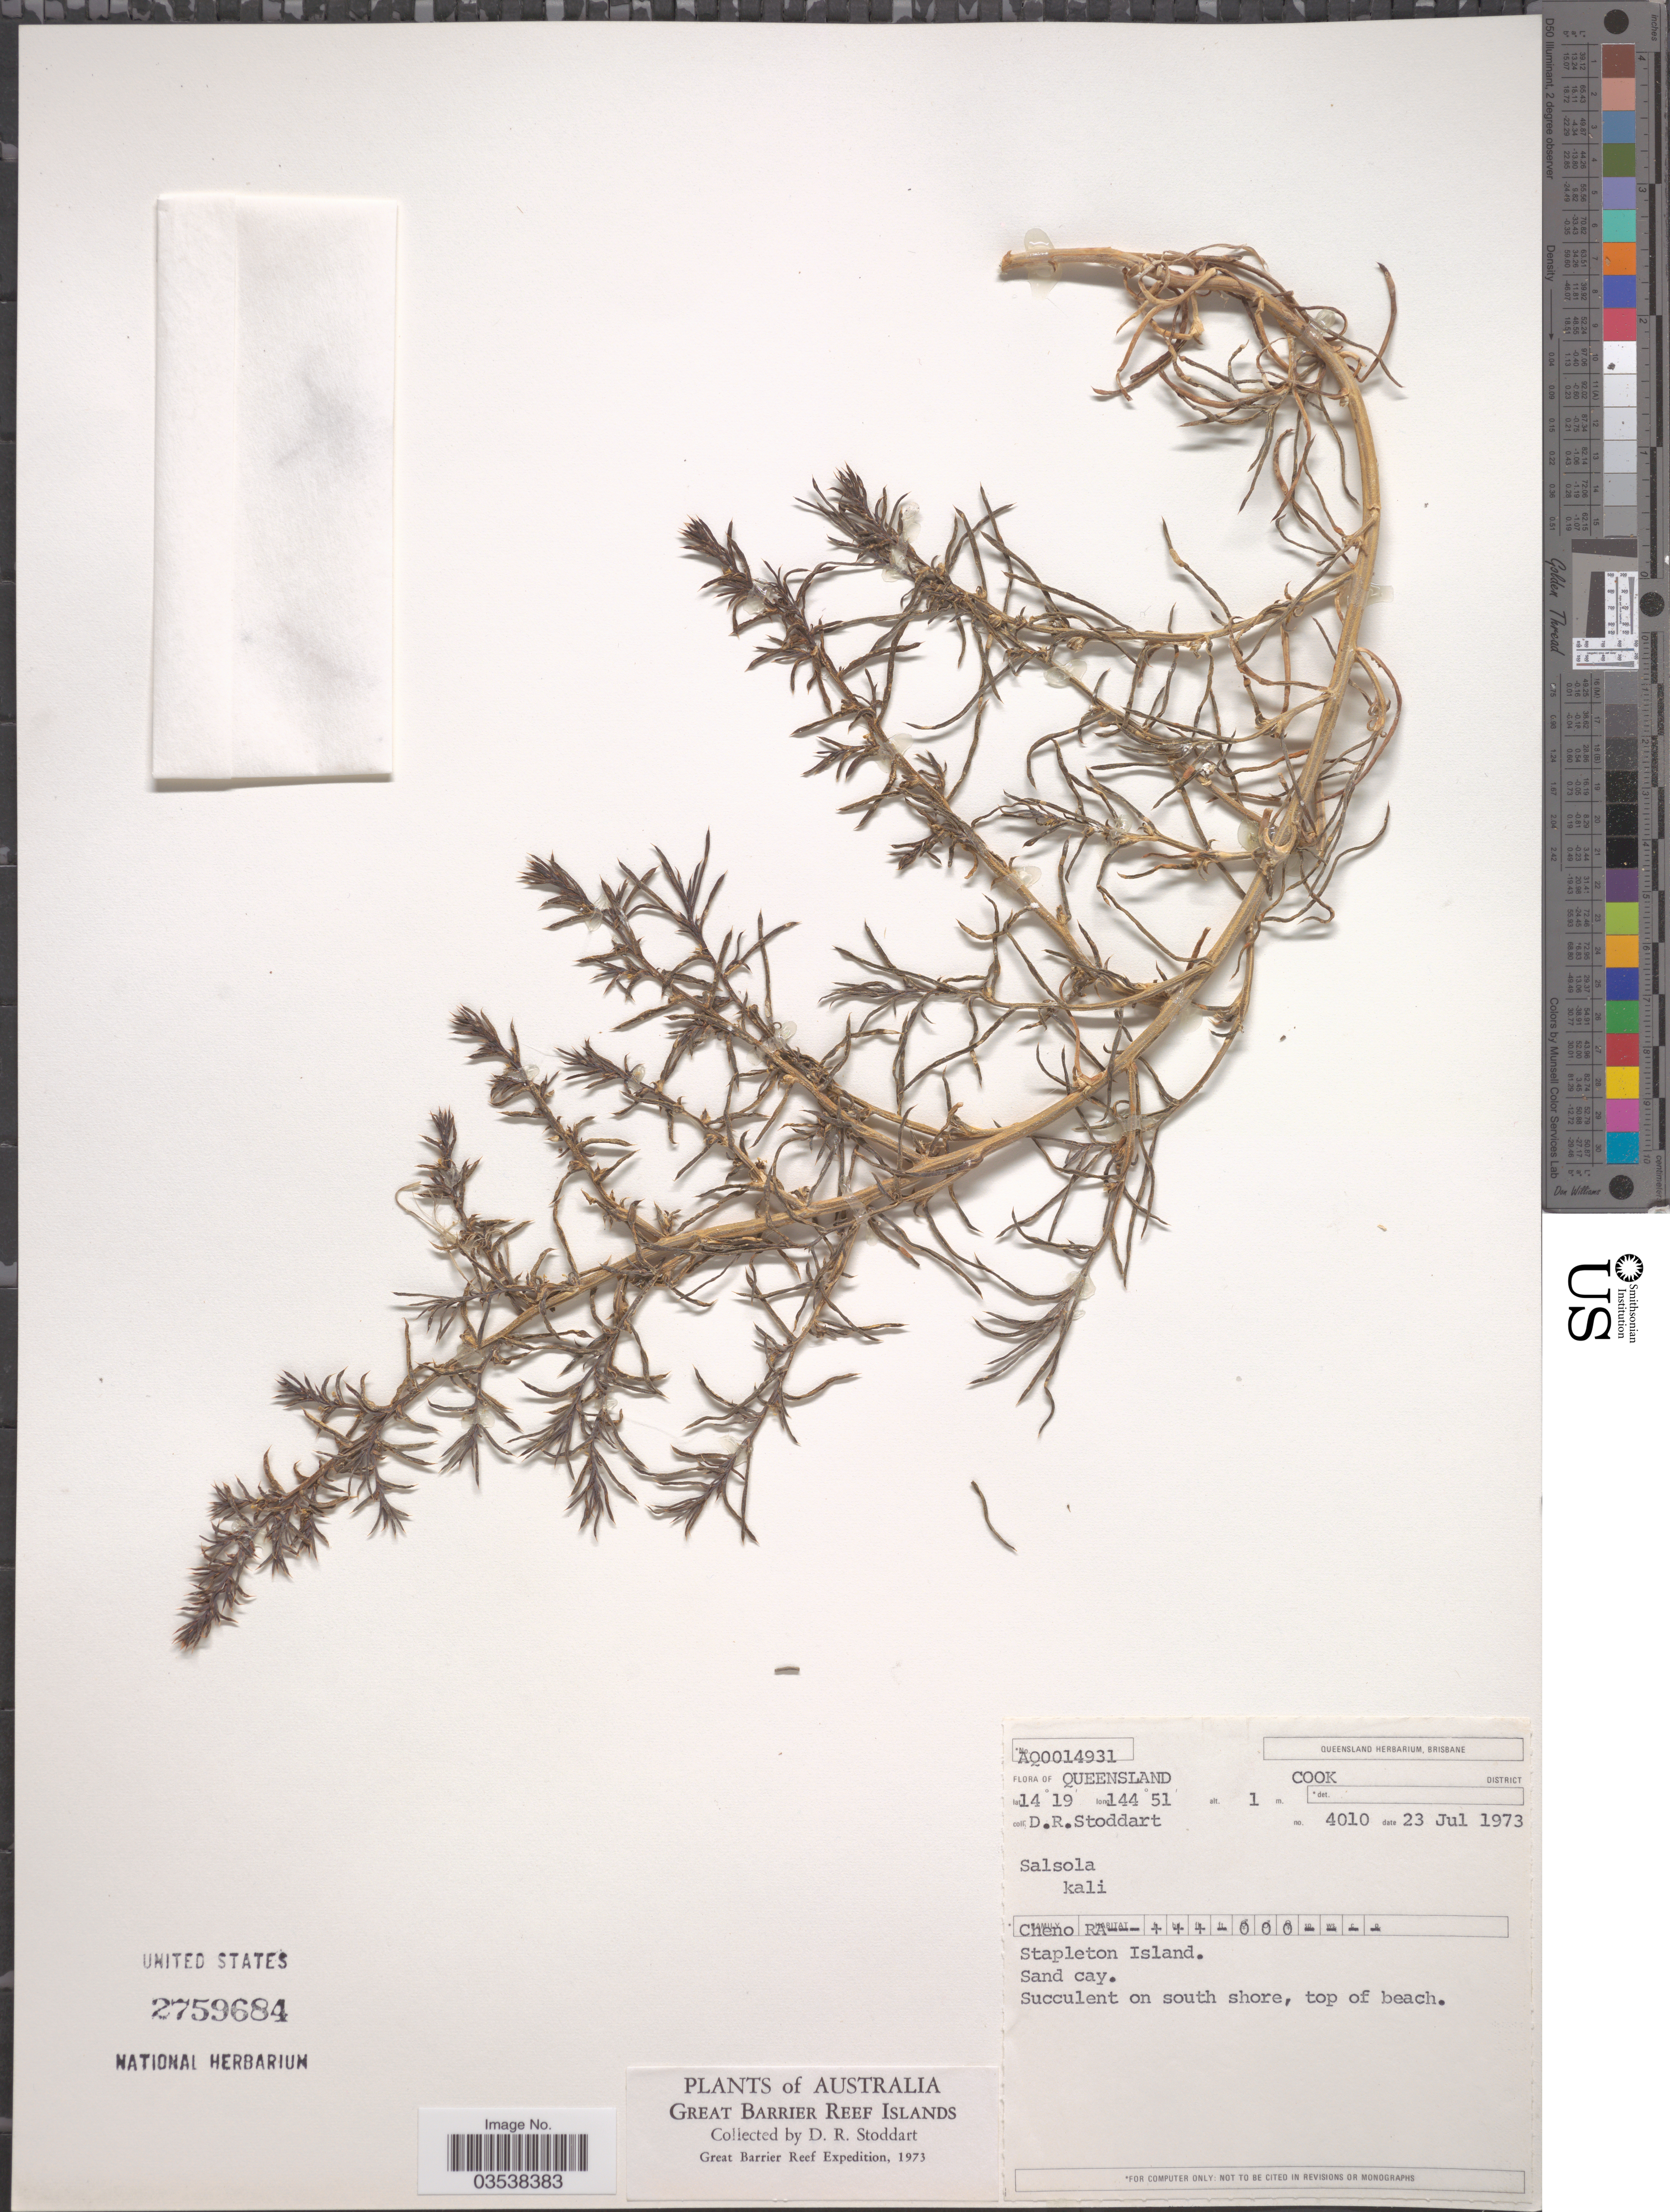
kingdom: Plantae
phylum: Tracheophyta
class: Magnoliopsida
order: Caryophyllales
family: Amaranthaceae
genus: Salsola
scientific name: Salsola kali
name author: L.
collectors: D. R. Stoddart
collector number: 4010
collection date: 1973-07-23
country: Australia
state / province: Queensland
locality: Cook District. Stapleton Island. Great Barrier Reef Islands.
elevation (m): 1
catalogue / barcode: US 2759684